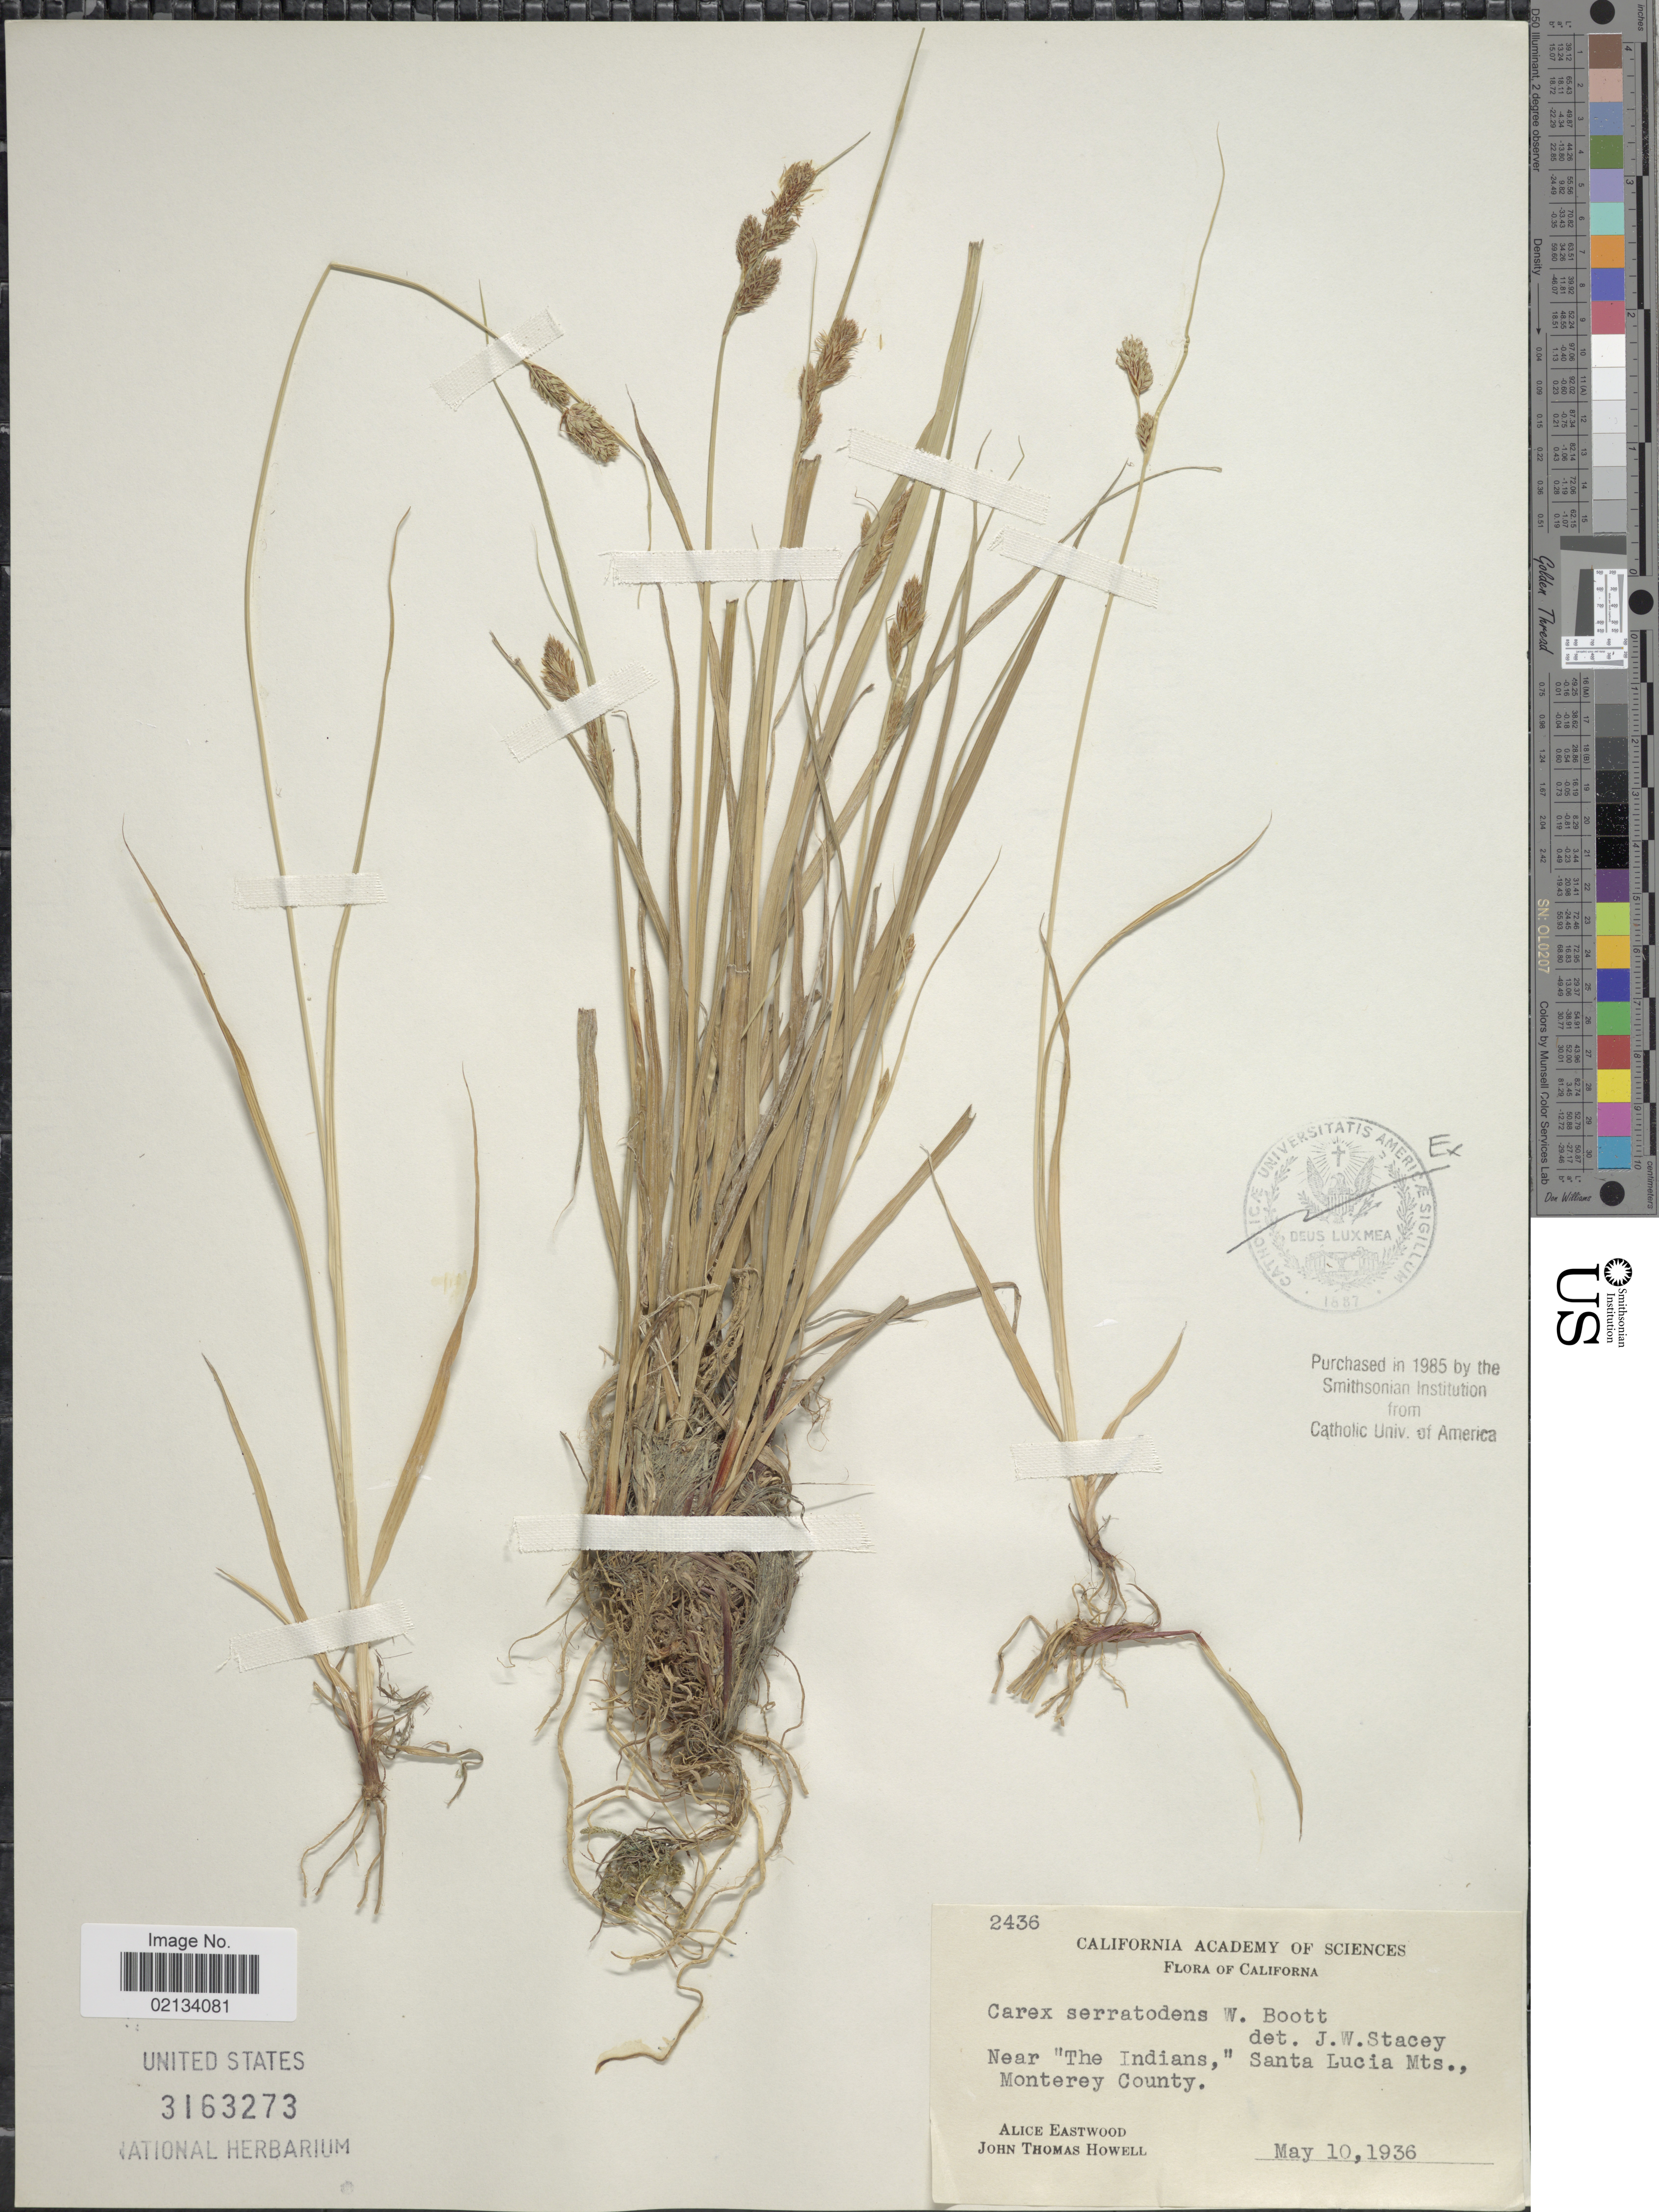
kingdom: Plantae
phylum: Tracheophyta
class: Liliopsida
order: Poales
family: Cyperaceae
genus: Carex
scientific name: Carex serratodens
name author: W. Boott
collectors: A. Eastwood & J. T. Howell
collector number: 2436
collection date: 1936-05-10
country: United States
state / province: California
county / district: Monterey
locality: Near "The Indians,"Santa Lucia Mts., Monterey County.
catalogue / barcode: US 3163273